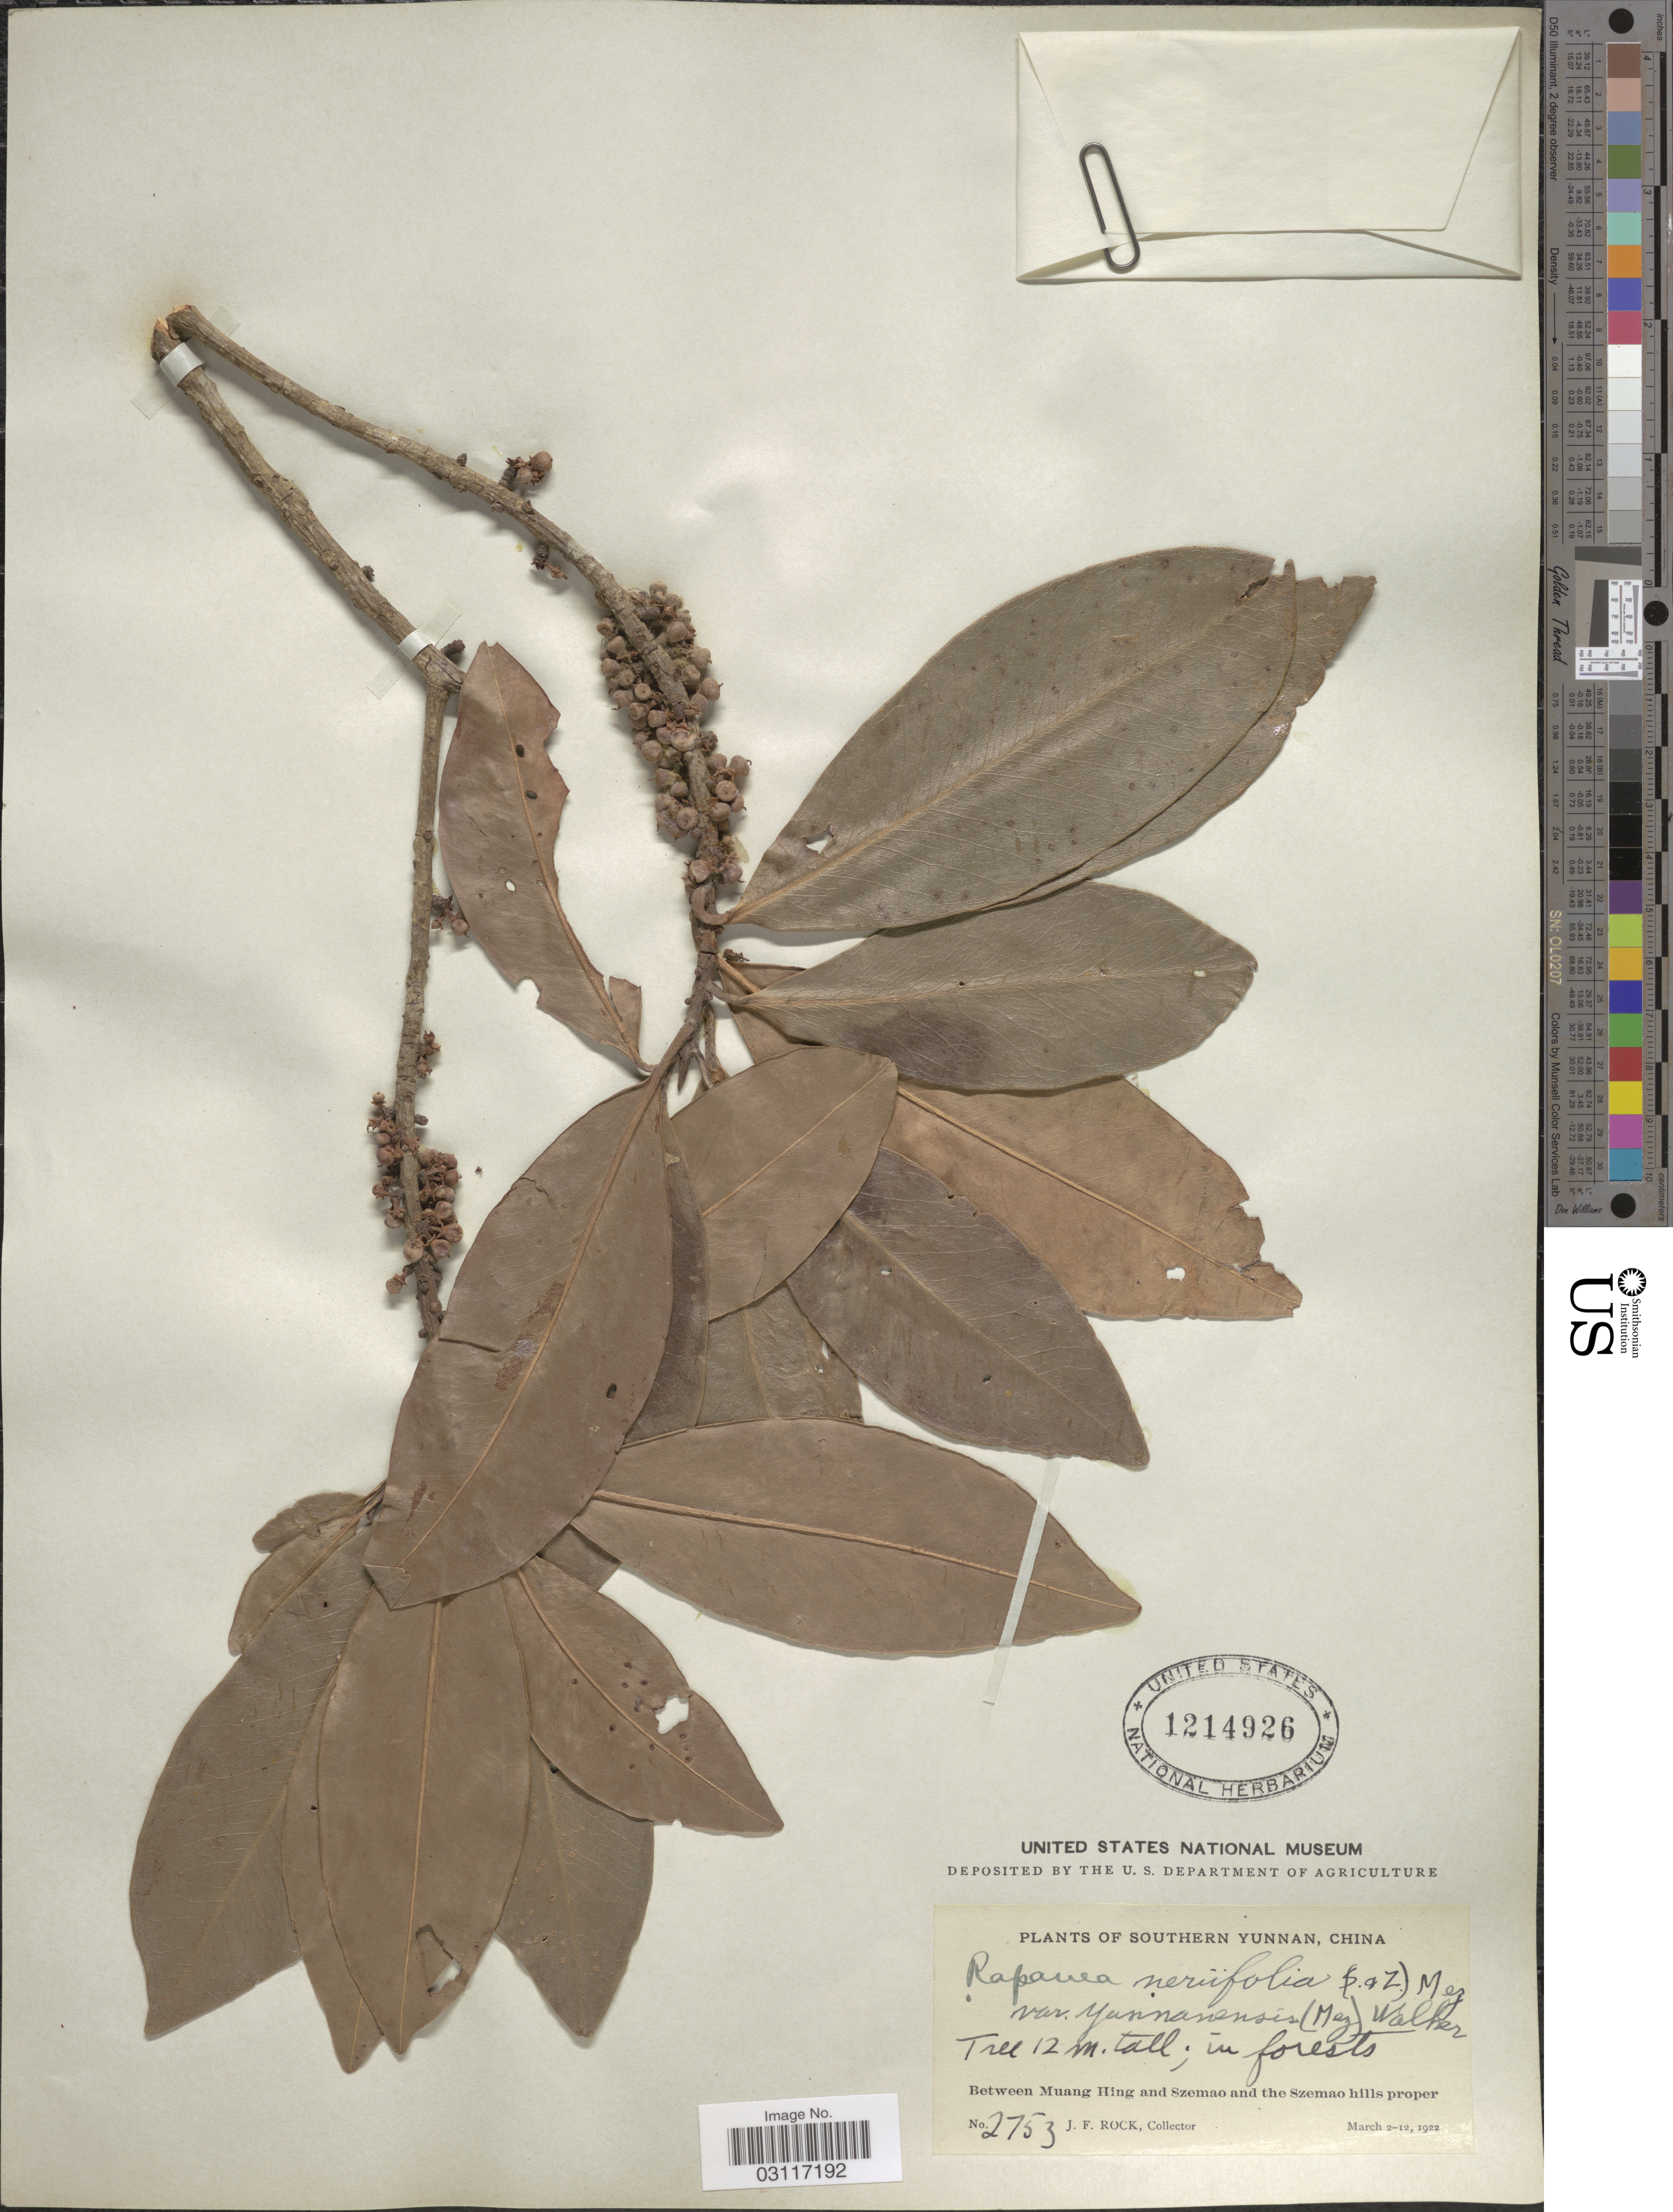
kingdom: Plantae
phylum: Tracheophyta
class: Magnoliopsida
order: Ericales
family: Primulaceae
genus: Myrsine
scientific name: Myrsine seguinii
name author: H. Lév.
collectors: J. Rock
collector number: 2753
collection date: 1922-03-02/1922-03-12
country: China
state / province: Yunnan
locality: Southern Yunnan. Between Muang Hing and Szemao and the Szemao hills proper.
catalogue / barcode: US 1214926